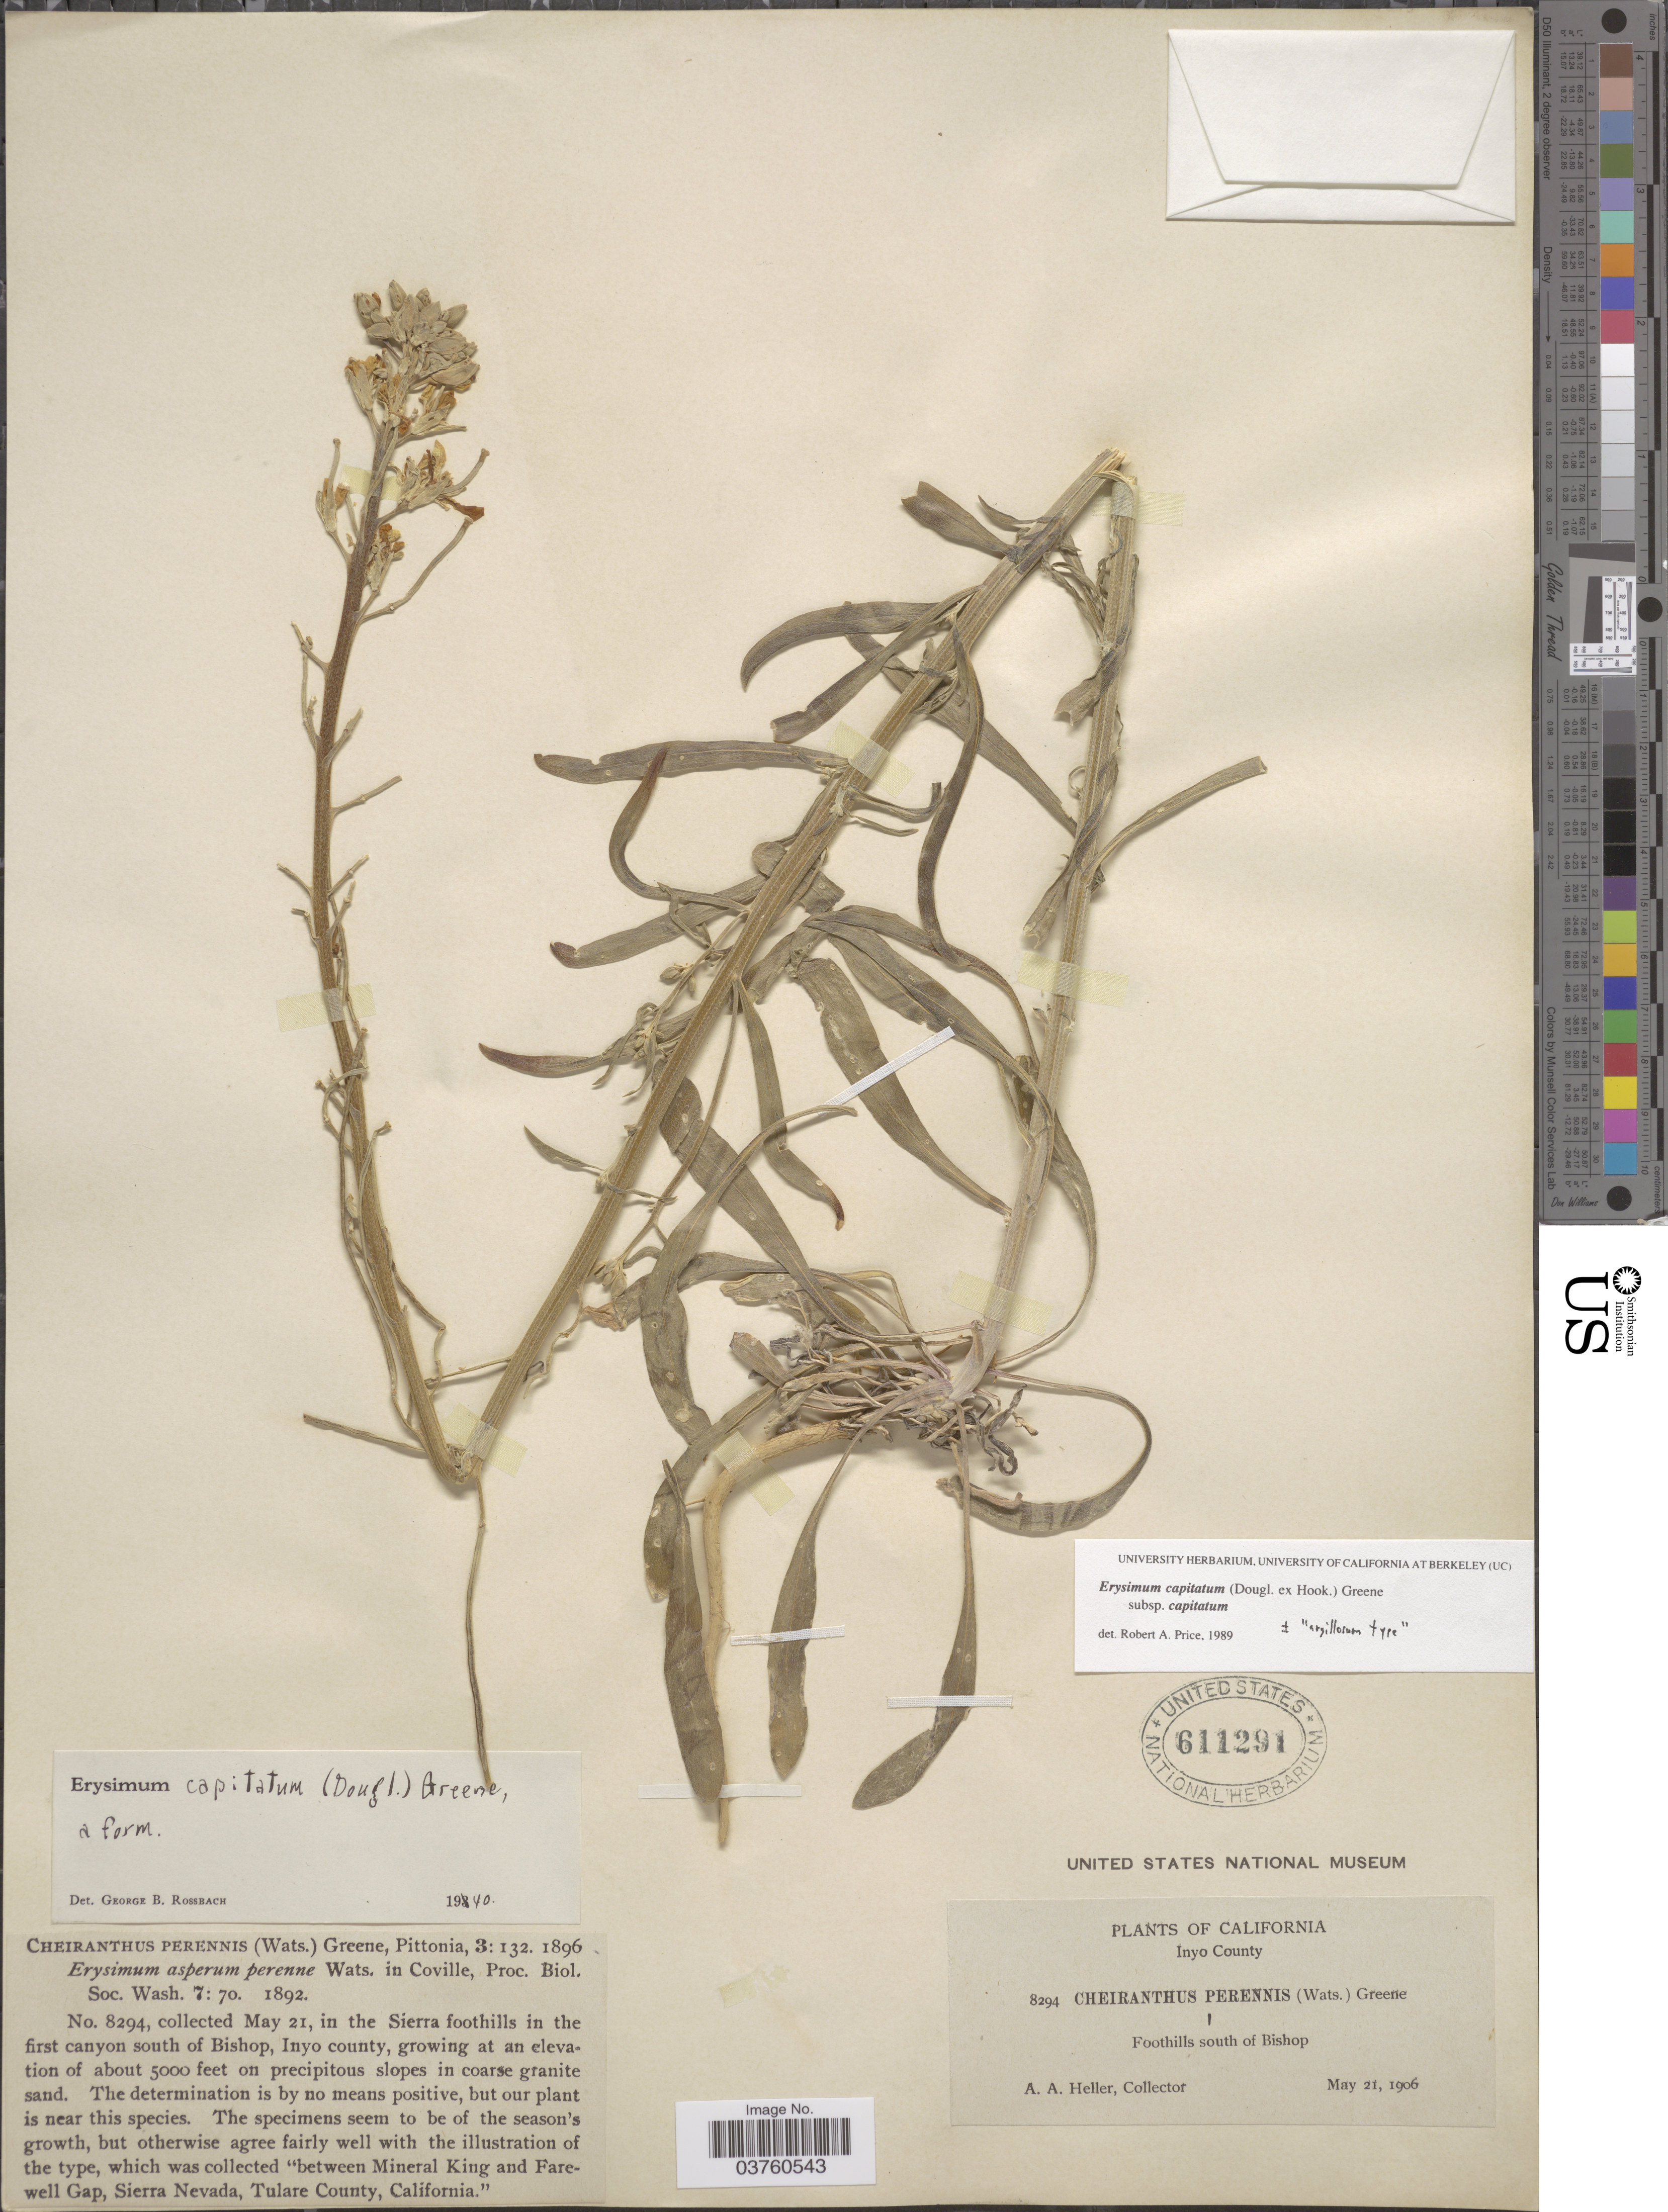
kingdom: Plantae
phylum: Tracheophyta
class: Magnoliopsida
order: Brassicales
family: Brassicaceae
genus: Erysimum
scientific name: Erysimum capitatum subsp. capitatum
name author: (Douglas ex Hook.) Greene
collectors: A. A. Heller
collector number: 8294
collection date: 1906-05-21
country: United States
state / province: California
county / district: Inyo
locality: In the Sierra foothills in the first canyon south of Bishop, Inyo County.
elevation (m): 1524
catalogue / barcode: US 611291